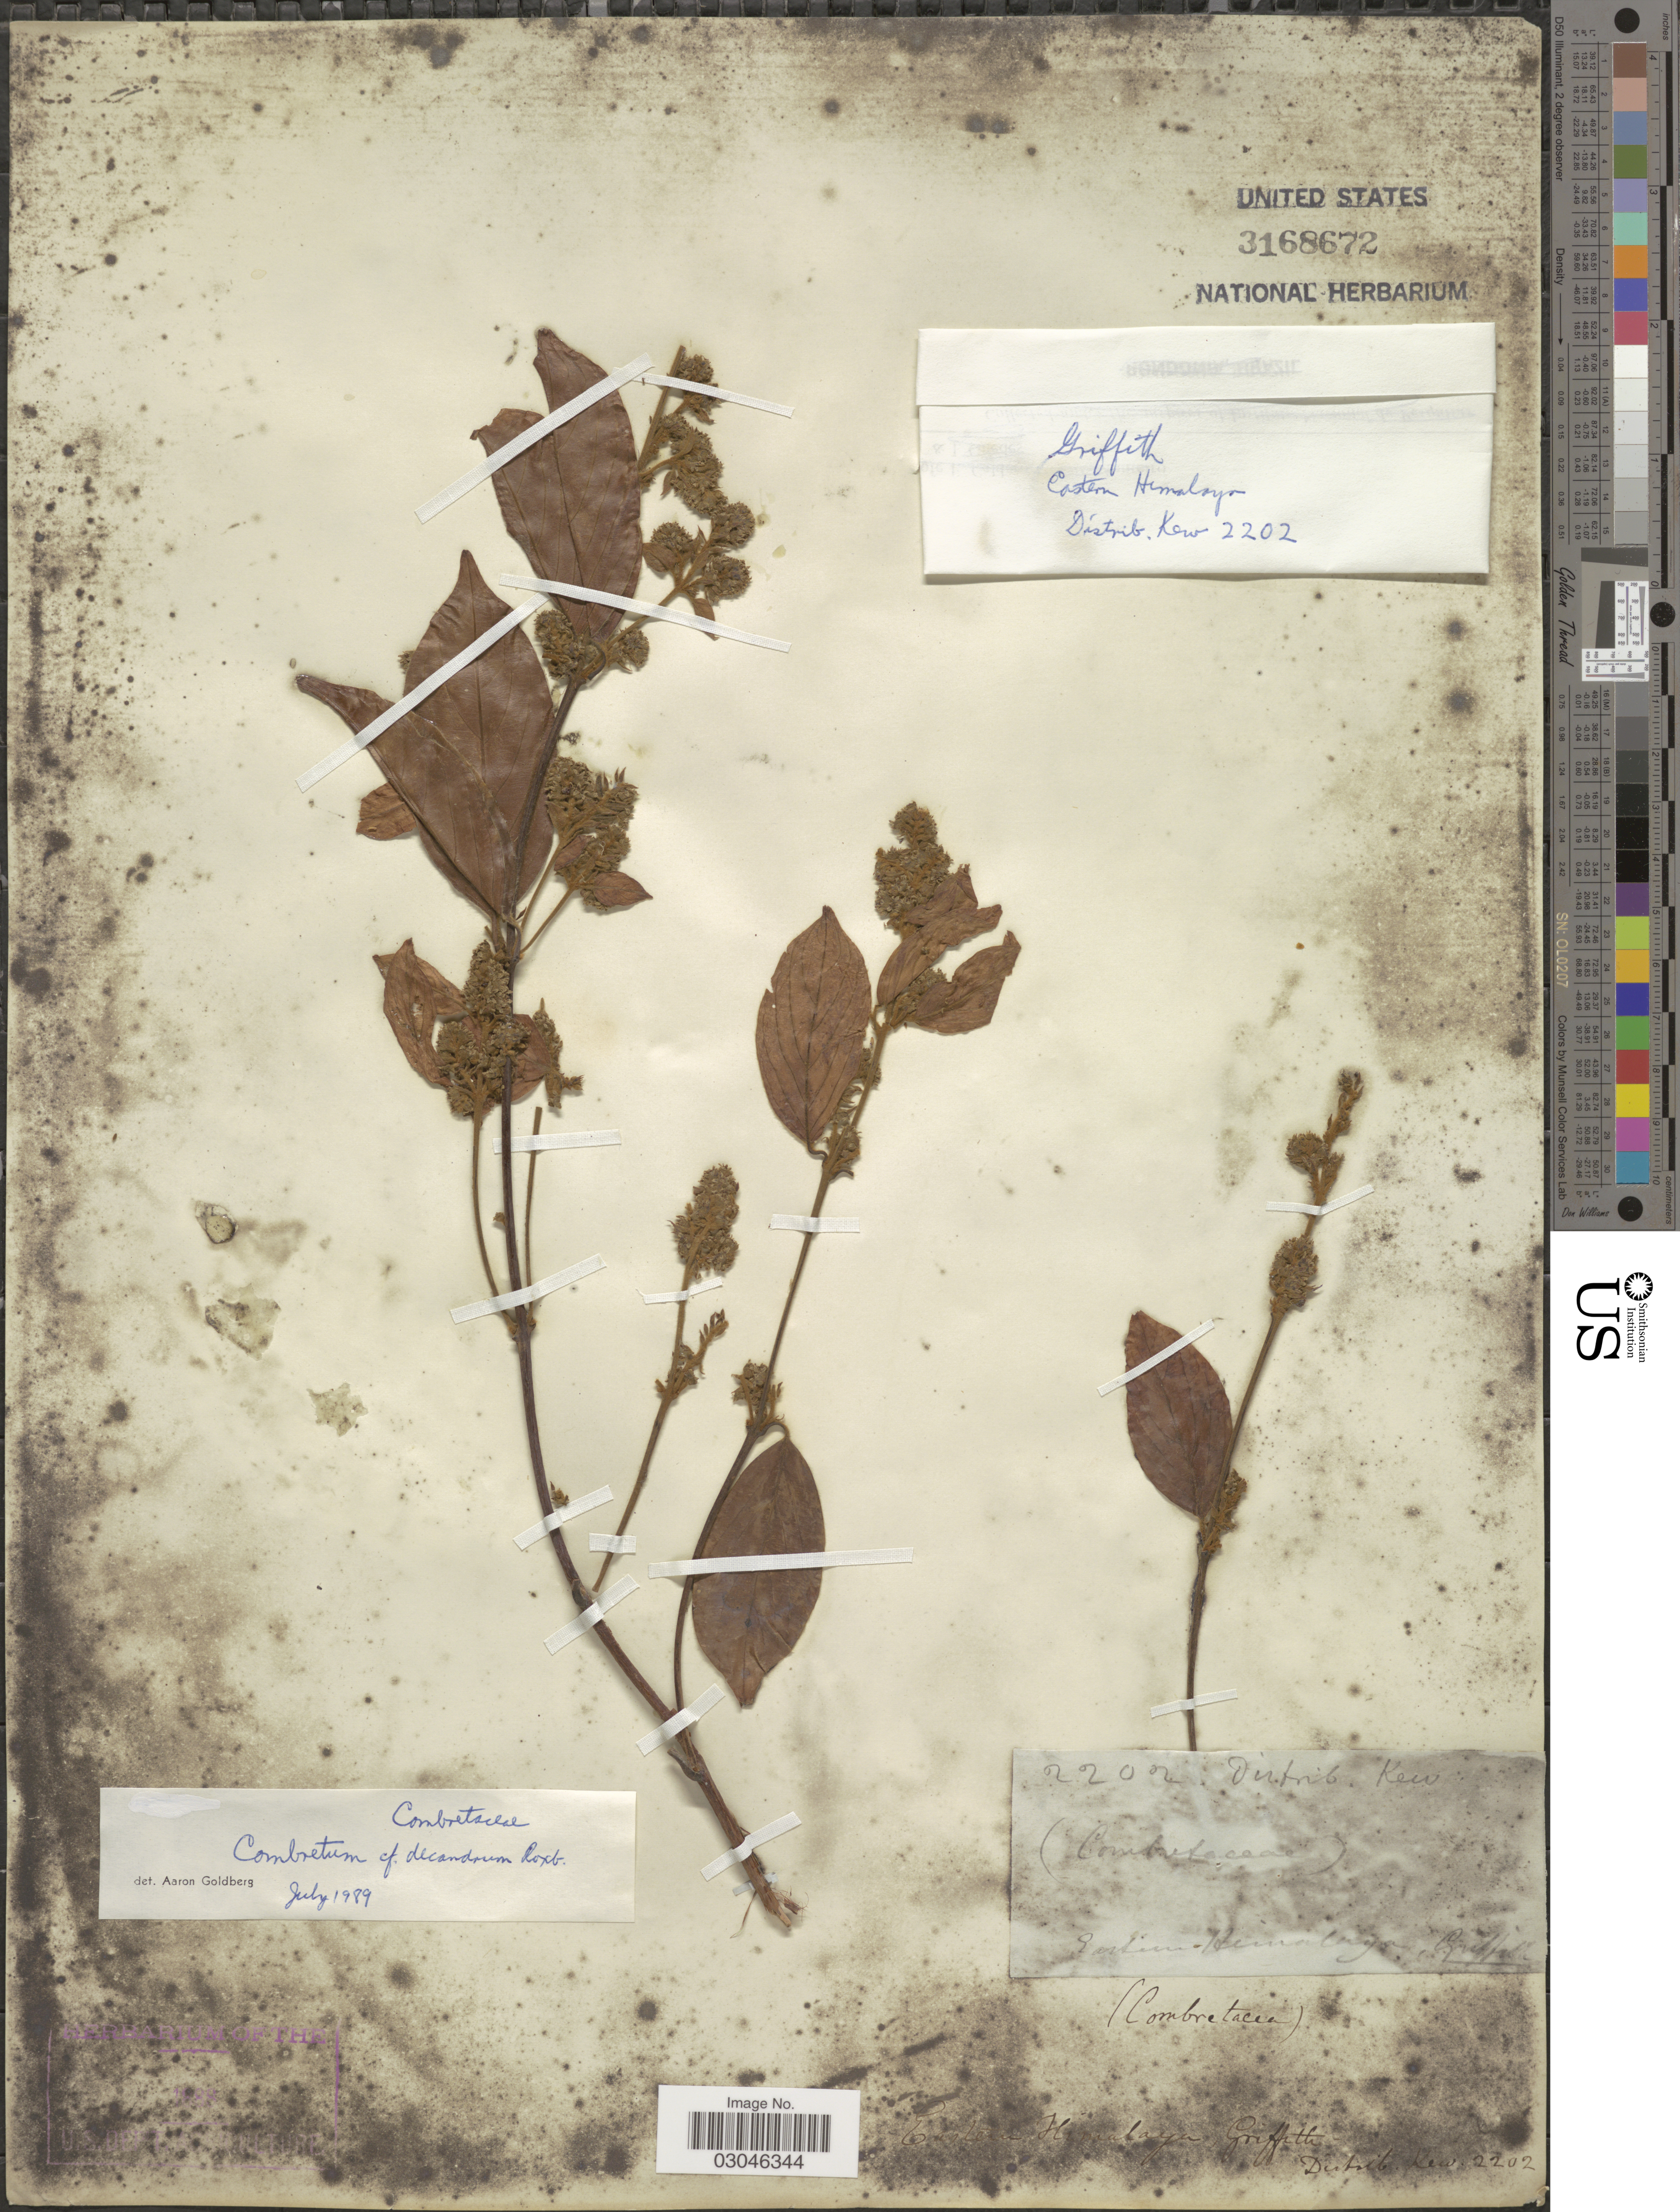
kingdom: Plantae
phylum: Tracheophyta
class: Magnoliopsida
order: Myrtales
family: Combretaceae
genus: Combretum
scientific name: Combretum decandrum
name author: Jacq.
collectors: -. Griffith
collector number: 2202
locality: Eastern Himalaya.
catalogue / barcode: US 3168672